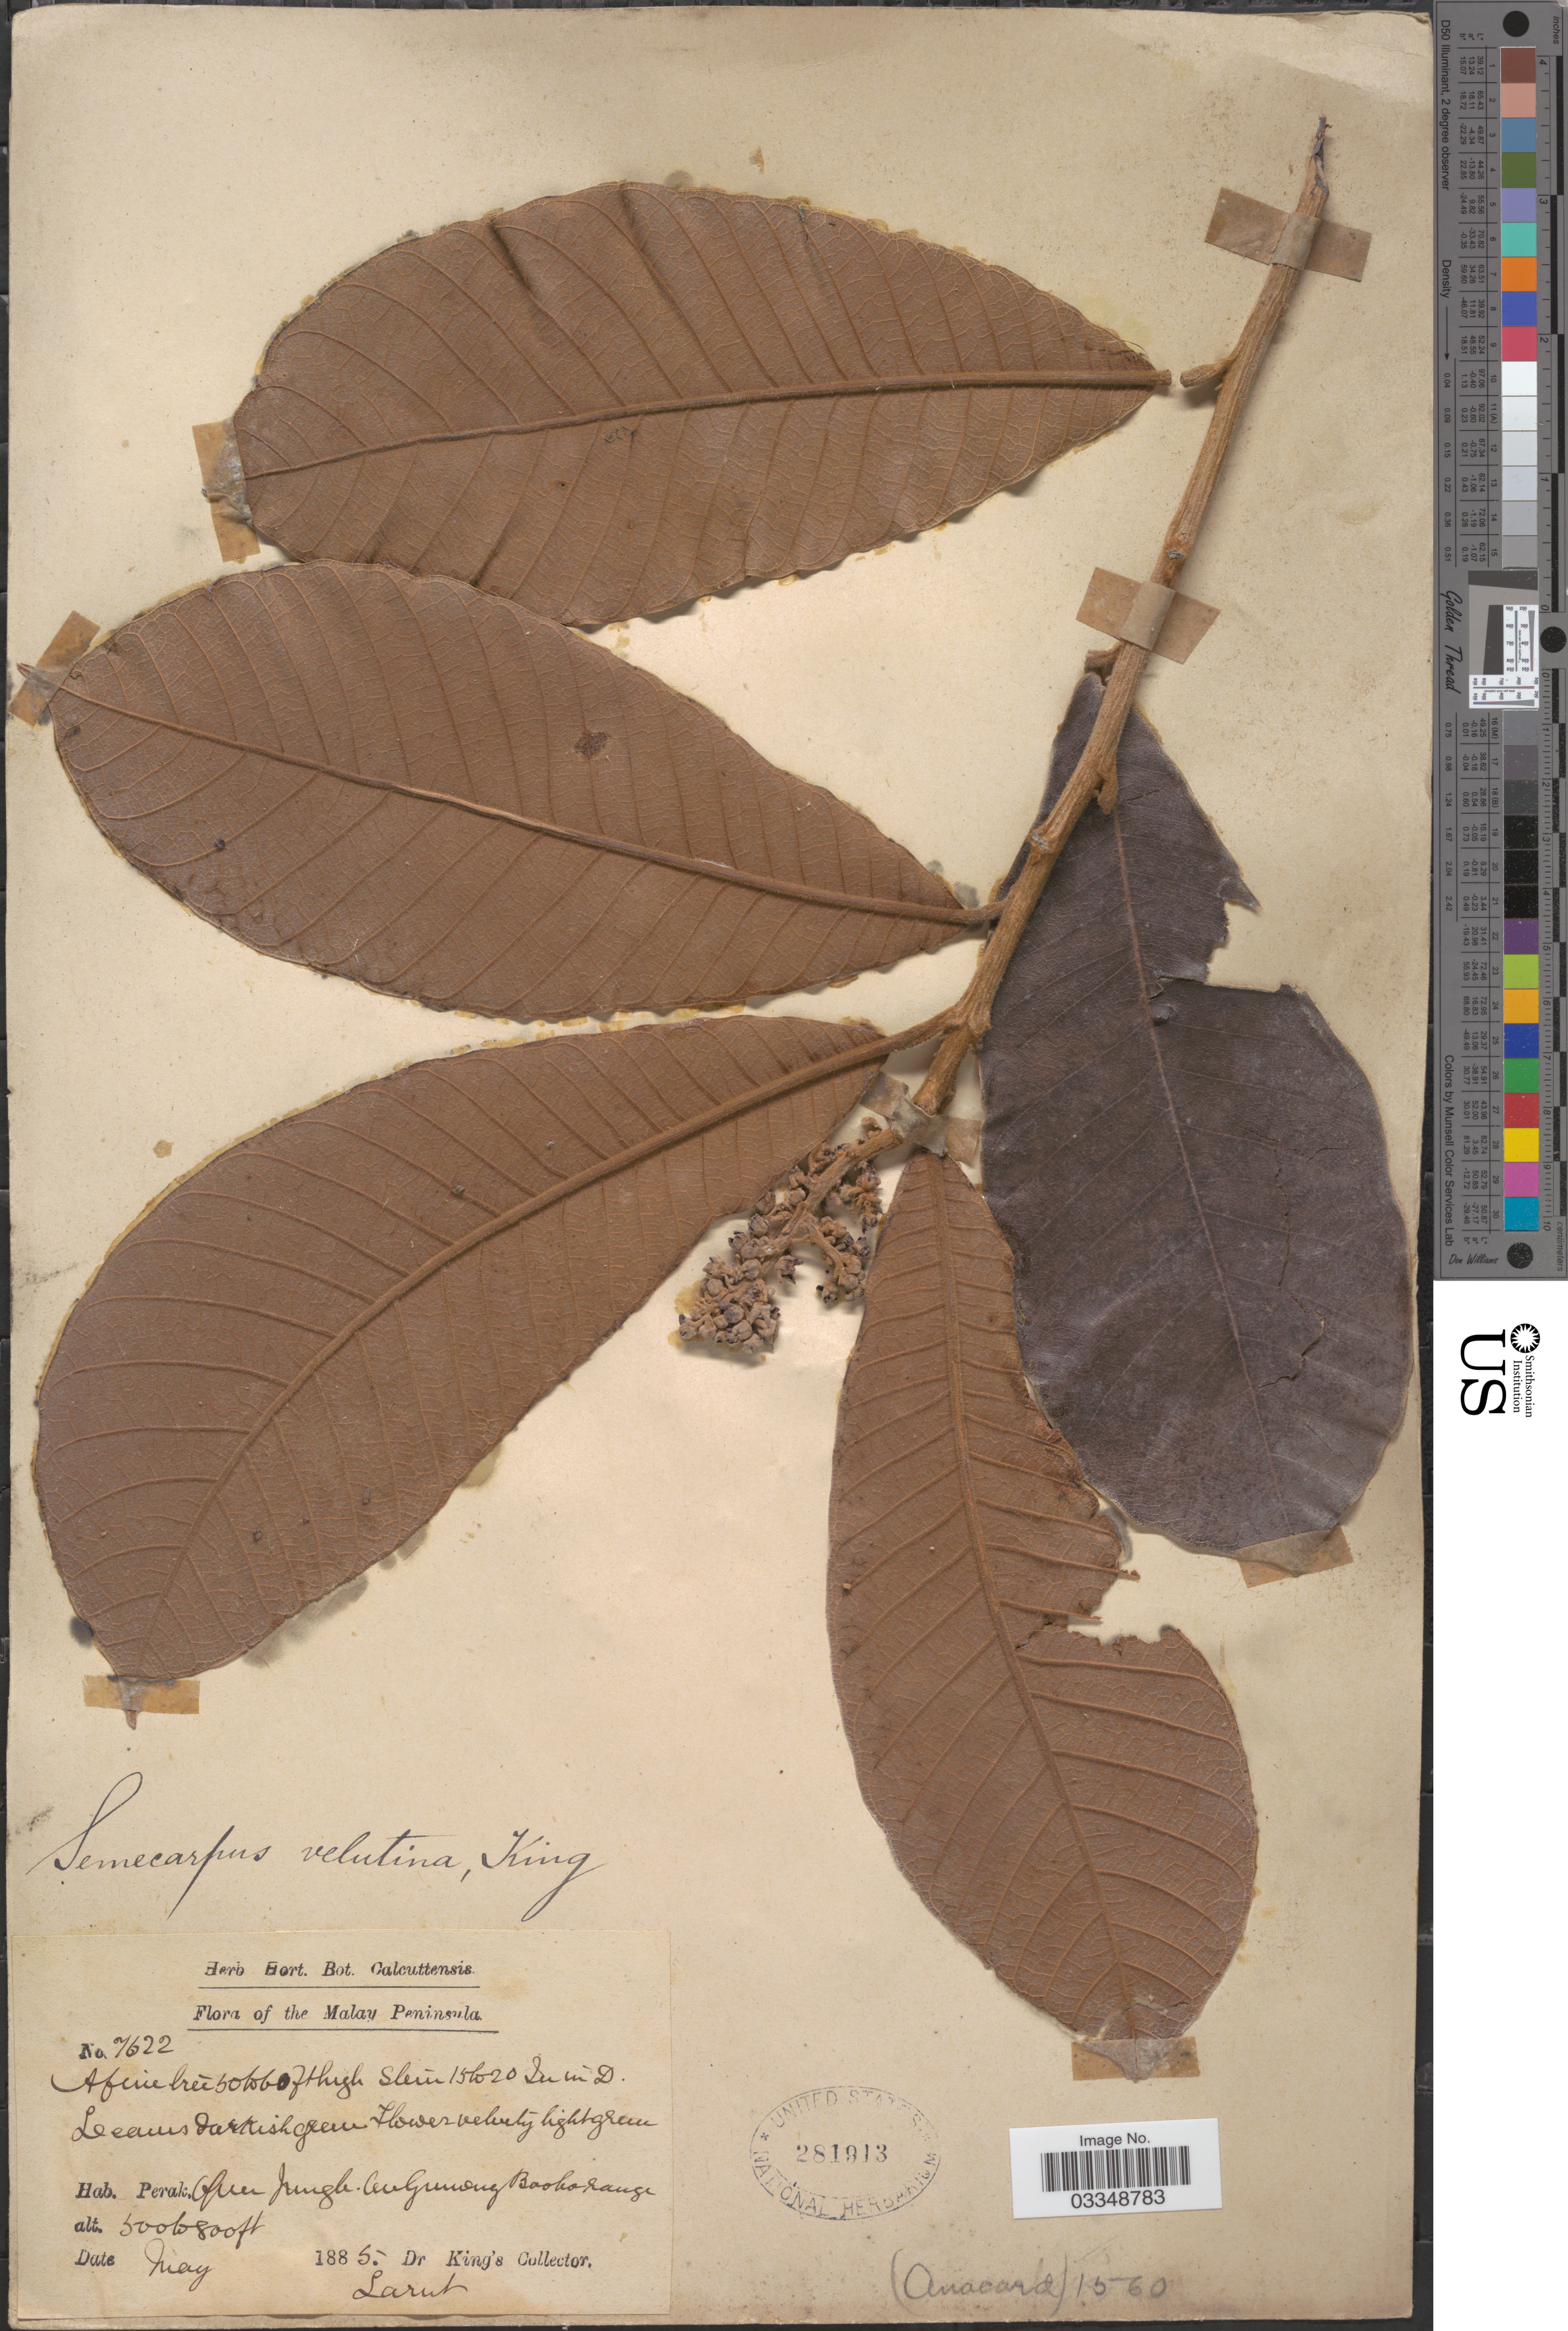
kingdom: Plantae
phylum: Tracheophyta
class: Magnoliopsida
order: Sapindales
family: Anacardiaceae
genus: Semecarpus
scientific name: Semecarpus velutinus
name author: King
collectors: Dr. King's collector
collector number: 7622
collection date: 1885-05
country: Malaysia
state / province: Perak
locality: The Malay Peninsula. Perak. Open jungle. On Gunong Boobo range. Larut.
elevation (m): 152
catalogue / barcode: US 281913